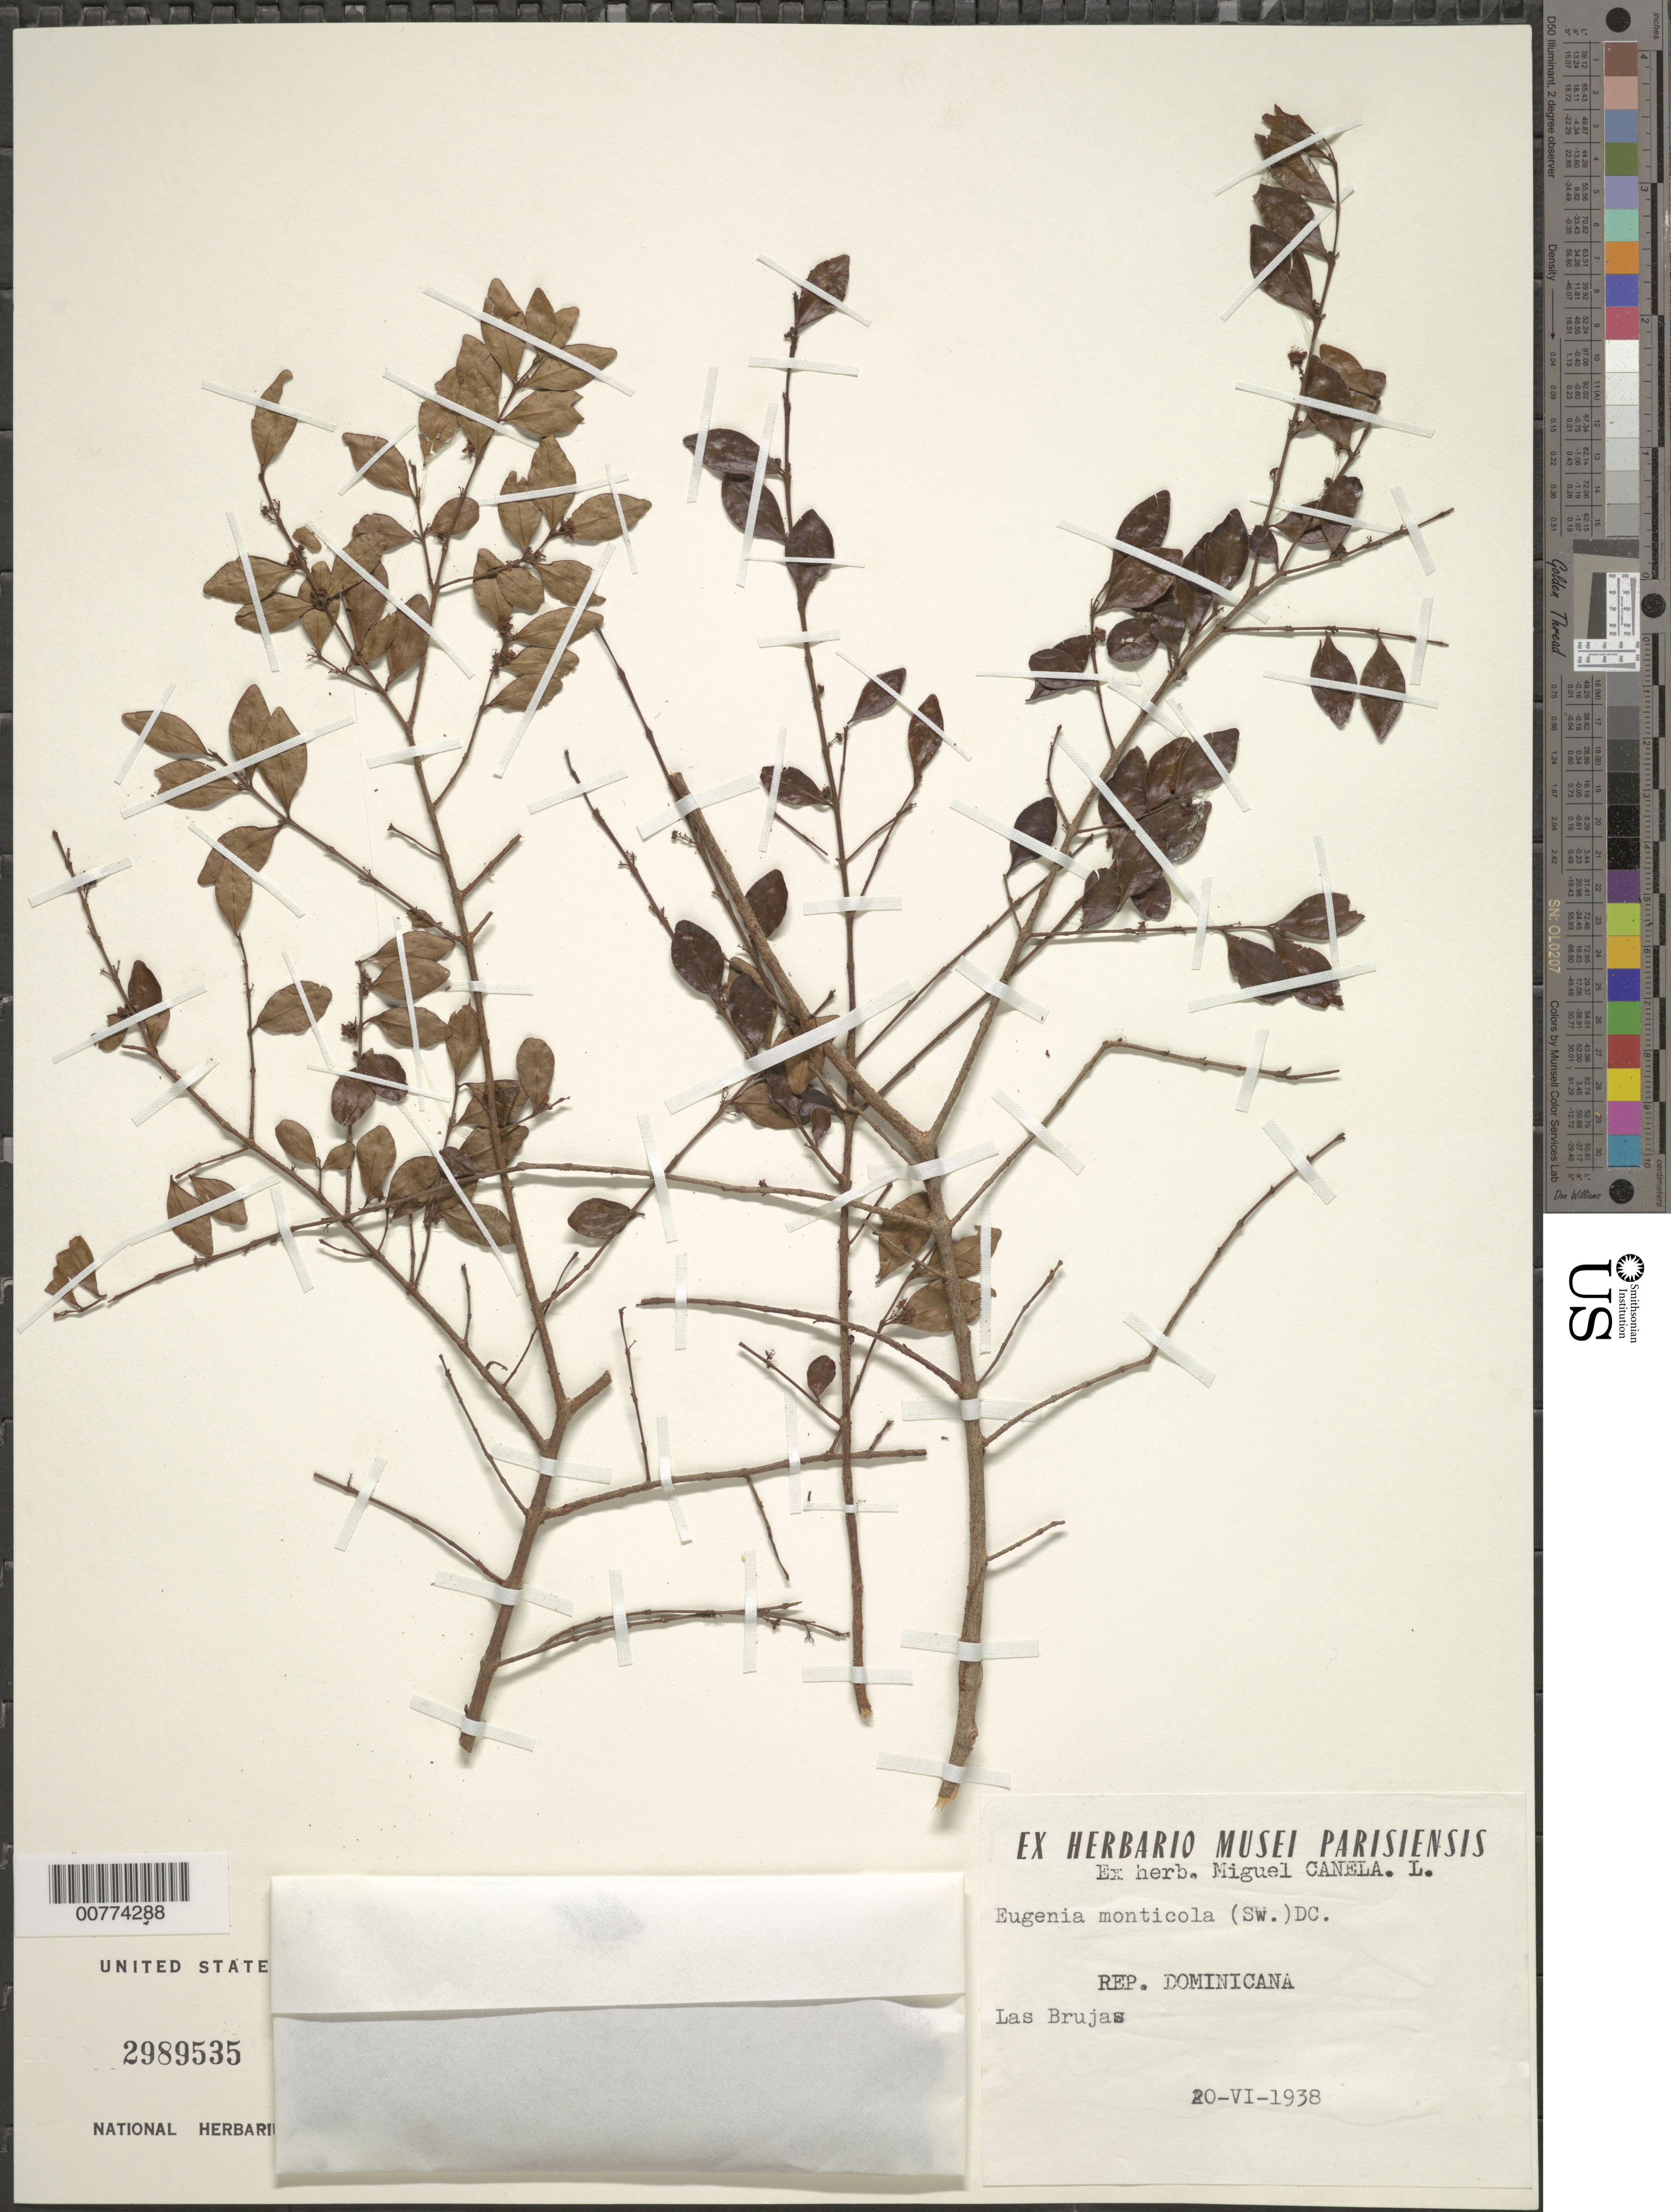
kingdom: Plantae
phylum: Tracheophyta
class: Magnoliopsida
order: Myrtales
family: Myrtaceae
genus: Eugenia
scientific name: Eugenia monticola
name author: (Sw.) DC.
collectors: M. Canela Lazaro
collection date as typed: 20 Jun 1938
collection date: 1938-06-20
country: Dominican Republic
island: Hispaniola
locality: Las Brujas.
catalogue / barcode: US 2989535